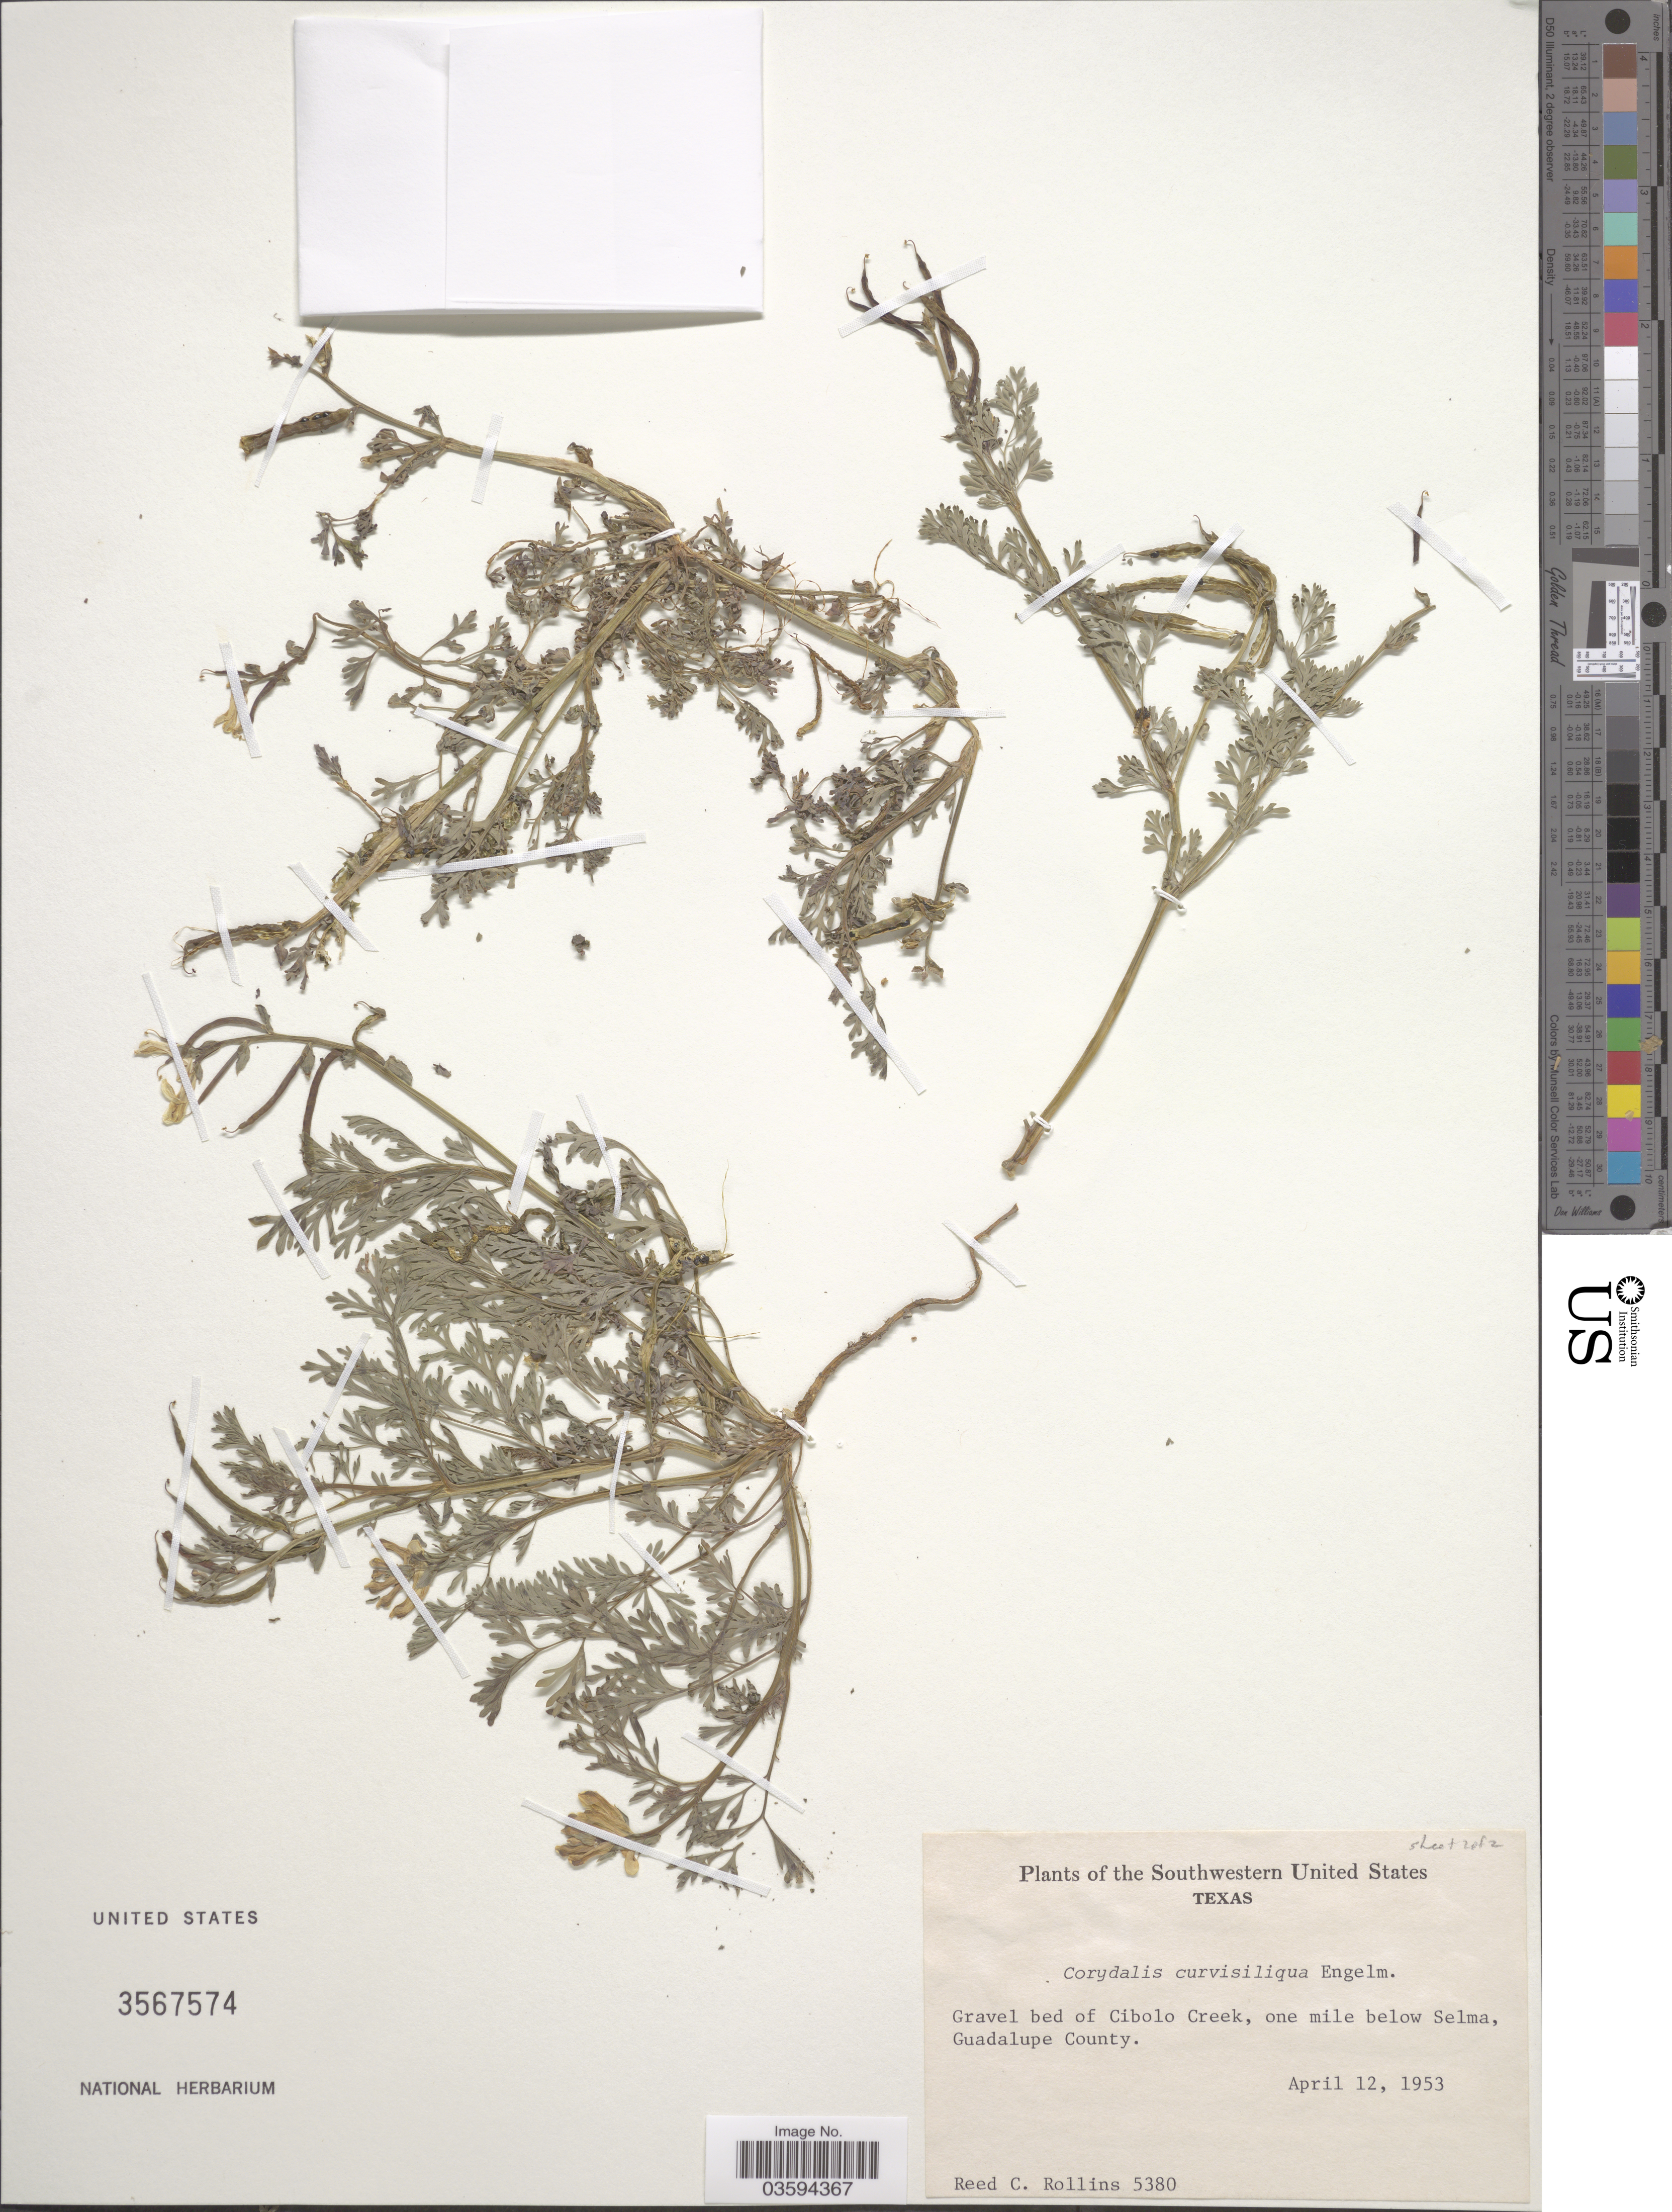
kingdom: Plantae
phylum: Tracheophyta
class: Magnoliopsida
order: Ranunculales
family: Papaveraceae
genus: Corydalis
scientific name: Corydalis curvisiliqua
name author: (A. Gray) Engelm. ex A. Gray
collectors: R. C. Rollins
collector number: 5380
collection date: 1953-04-12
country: United States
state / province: Texas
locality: The Southwestern United States. Gravel bed of Cibolo Creek, one mile below Selma, Guadalupe County.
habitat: gravel bed of creek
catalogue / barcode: US 3567574